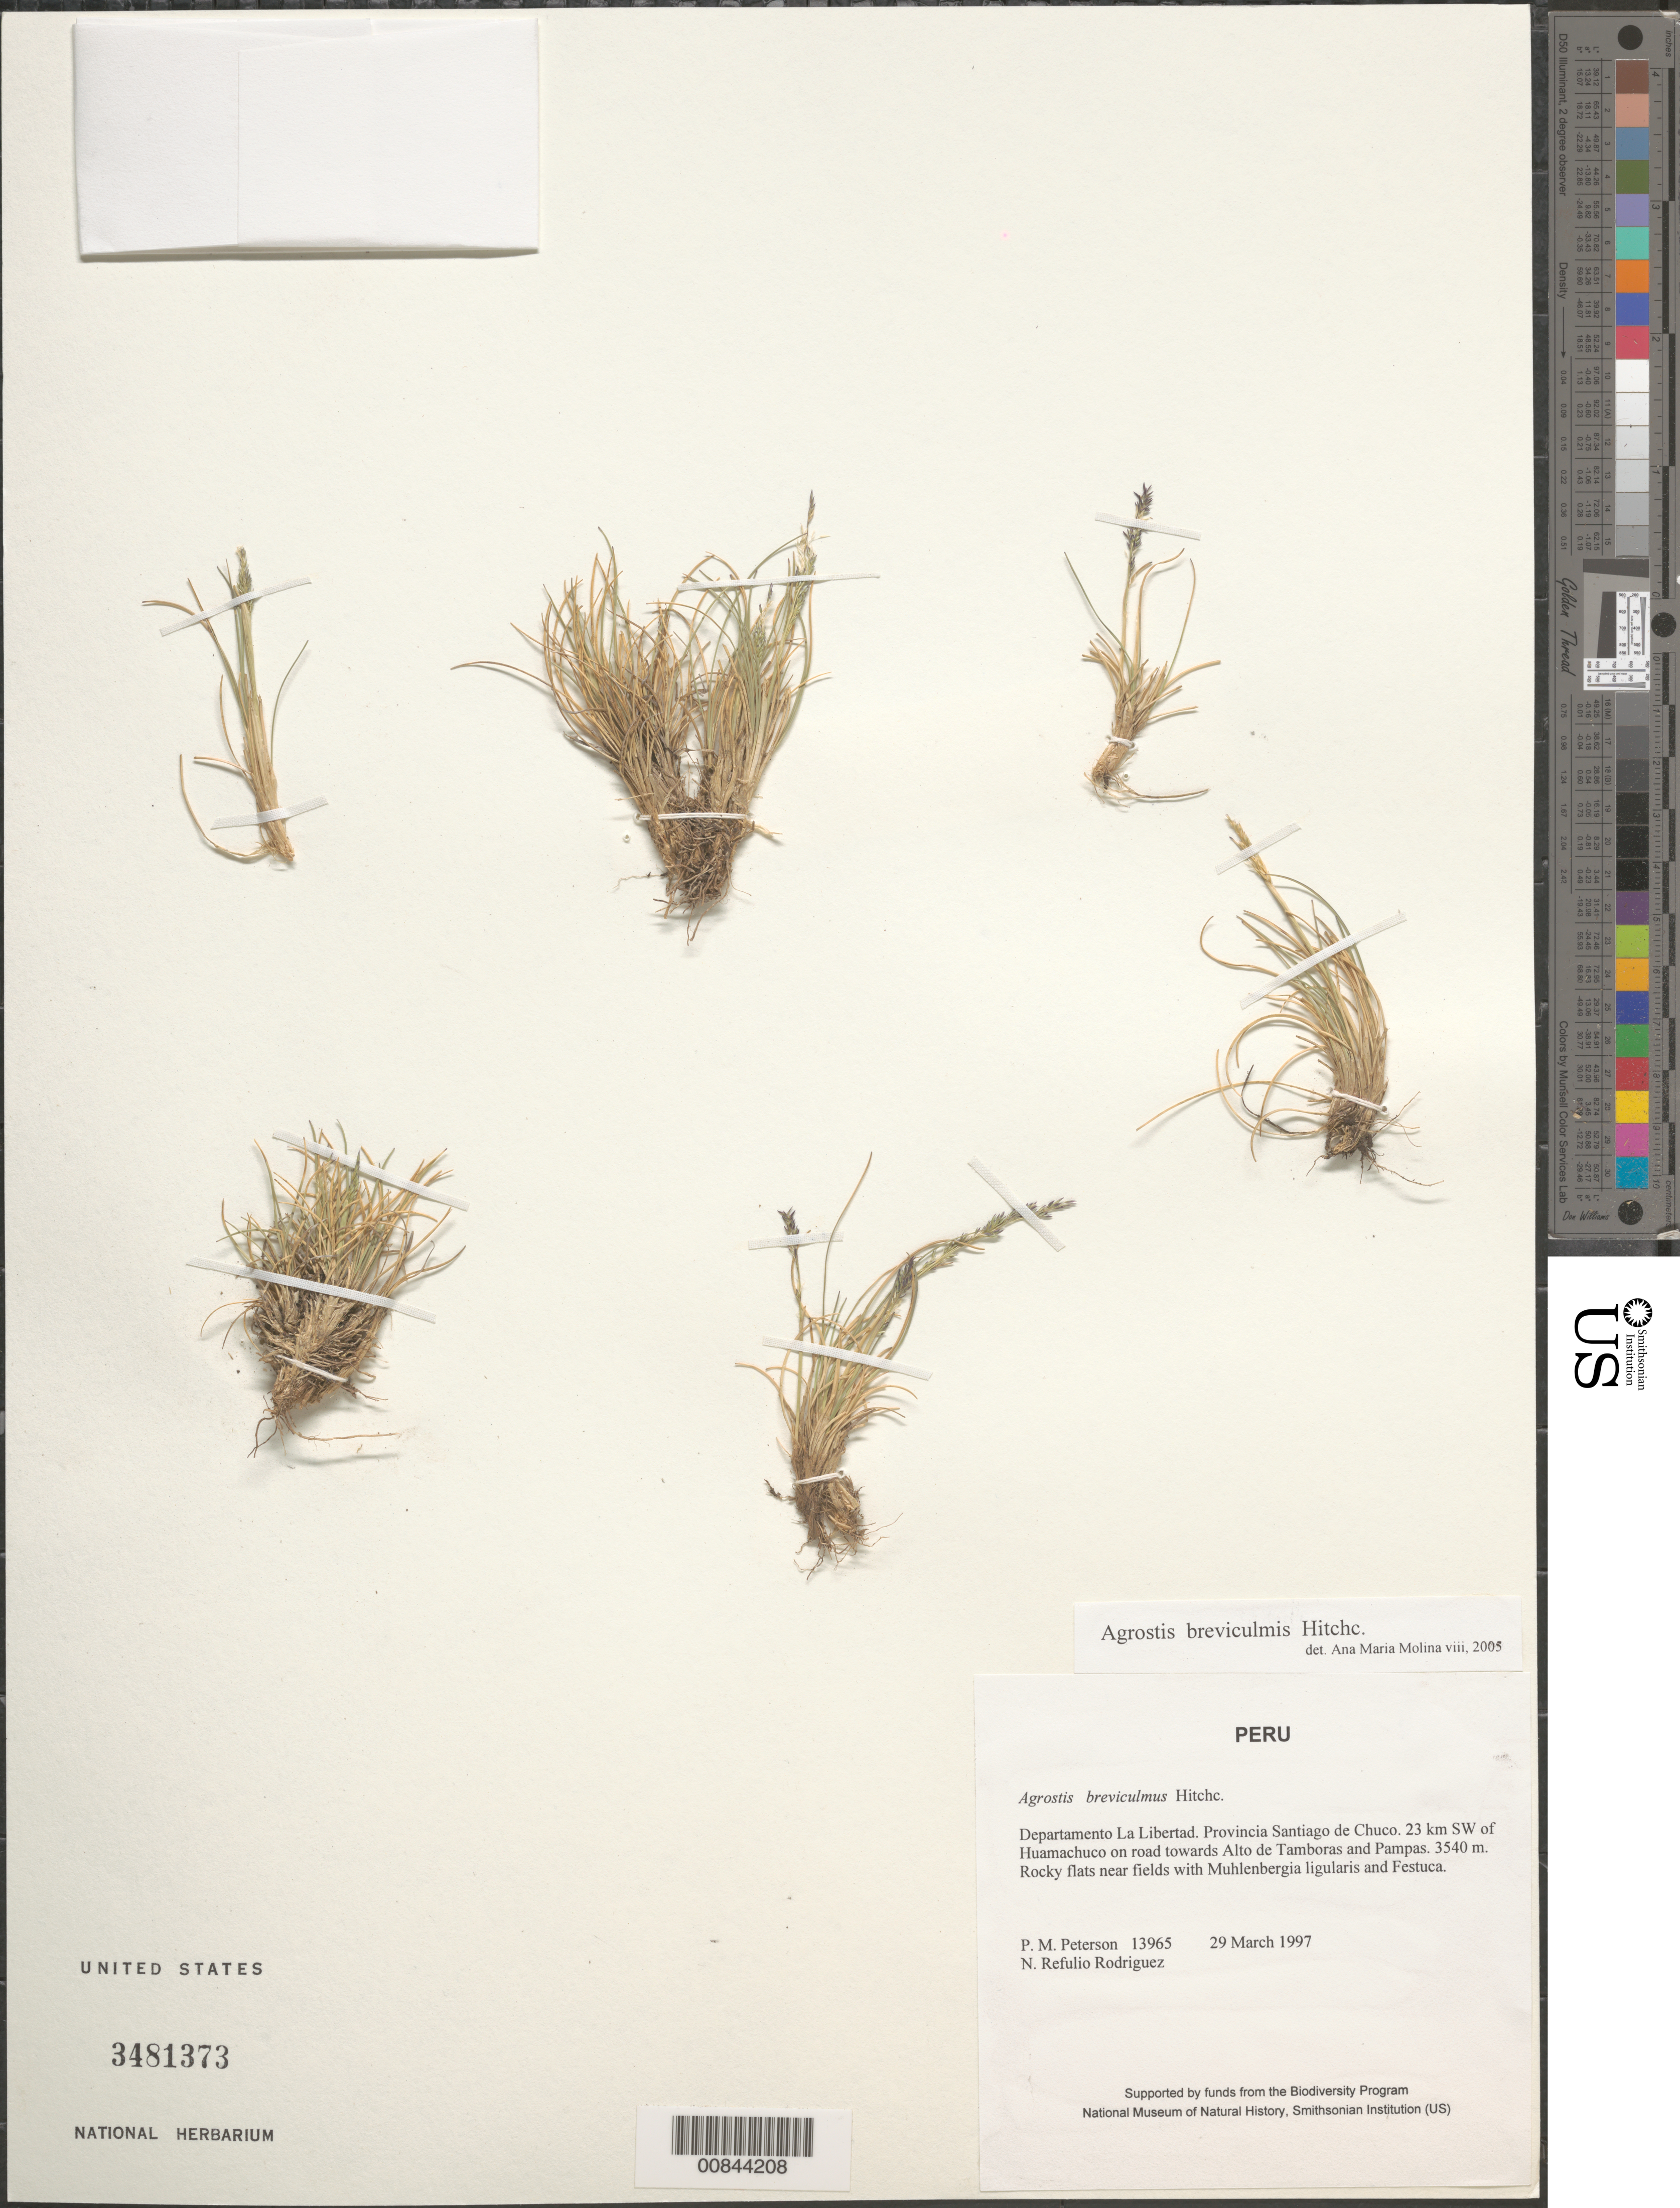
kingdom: Plantae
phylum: Tracheophyta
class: Liliopsida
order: Poales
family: Poaceae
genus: Agrostis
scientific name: Agrostis breviculmis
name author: Hitchc.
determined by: Molina, Ana M. de R.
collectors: P. M. Peterson & N. Refulio-Rodríguez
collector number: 13965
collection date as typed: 29 Mar 1997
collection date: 1997-03-29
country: Peru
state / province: La Libertad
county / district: Santiago de Chuco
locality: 23 km SW of Huamachuco on road towards Alto de Tamboras and Pampas.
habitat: Rocky flats near fields with Muhlenbergia ligularis and Festuca.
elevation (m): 3540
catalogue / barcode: US 3481373